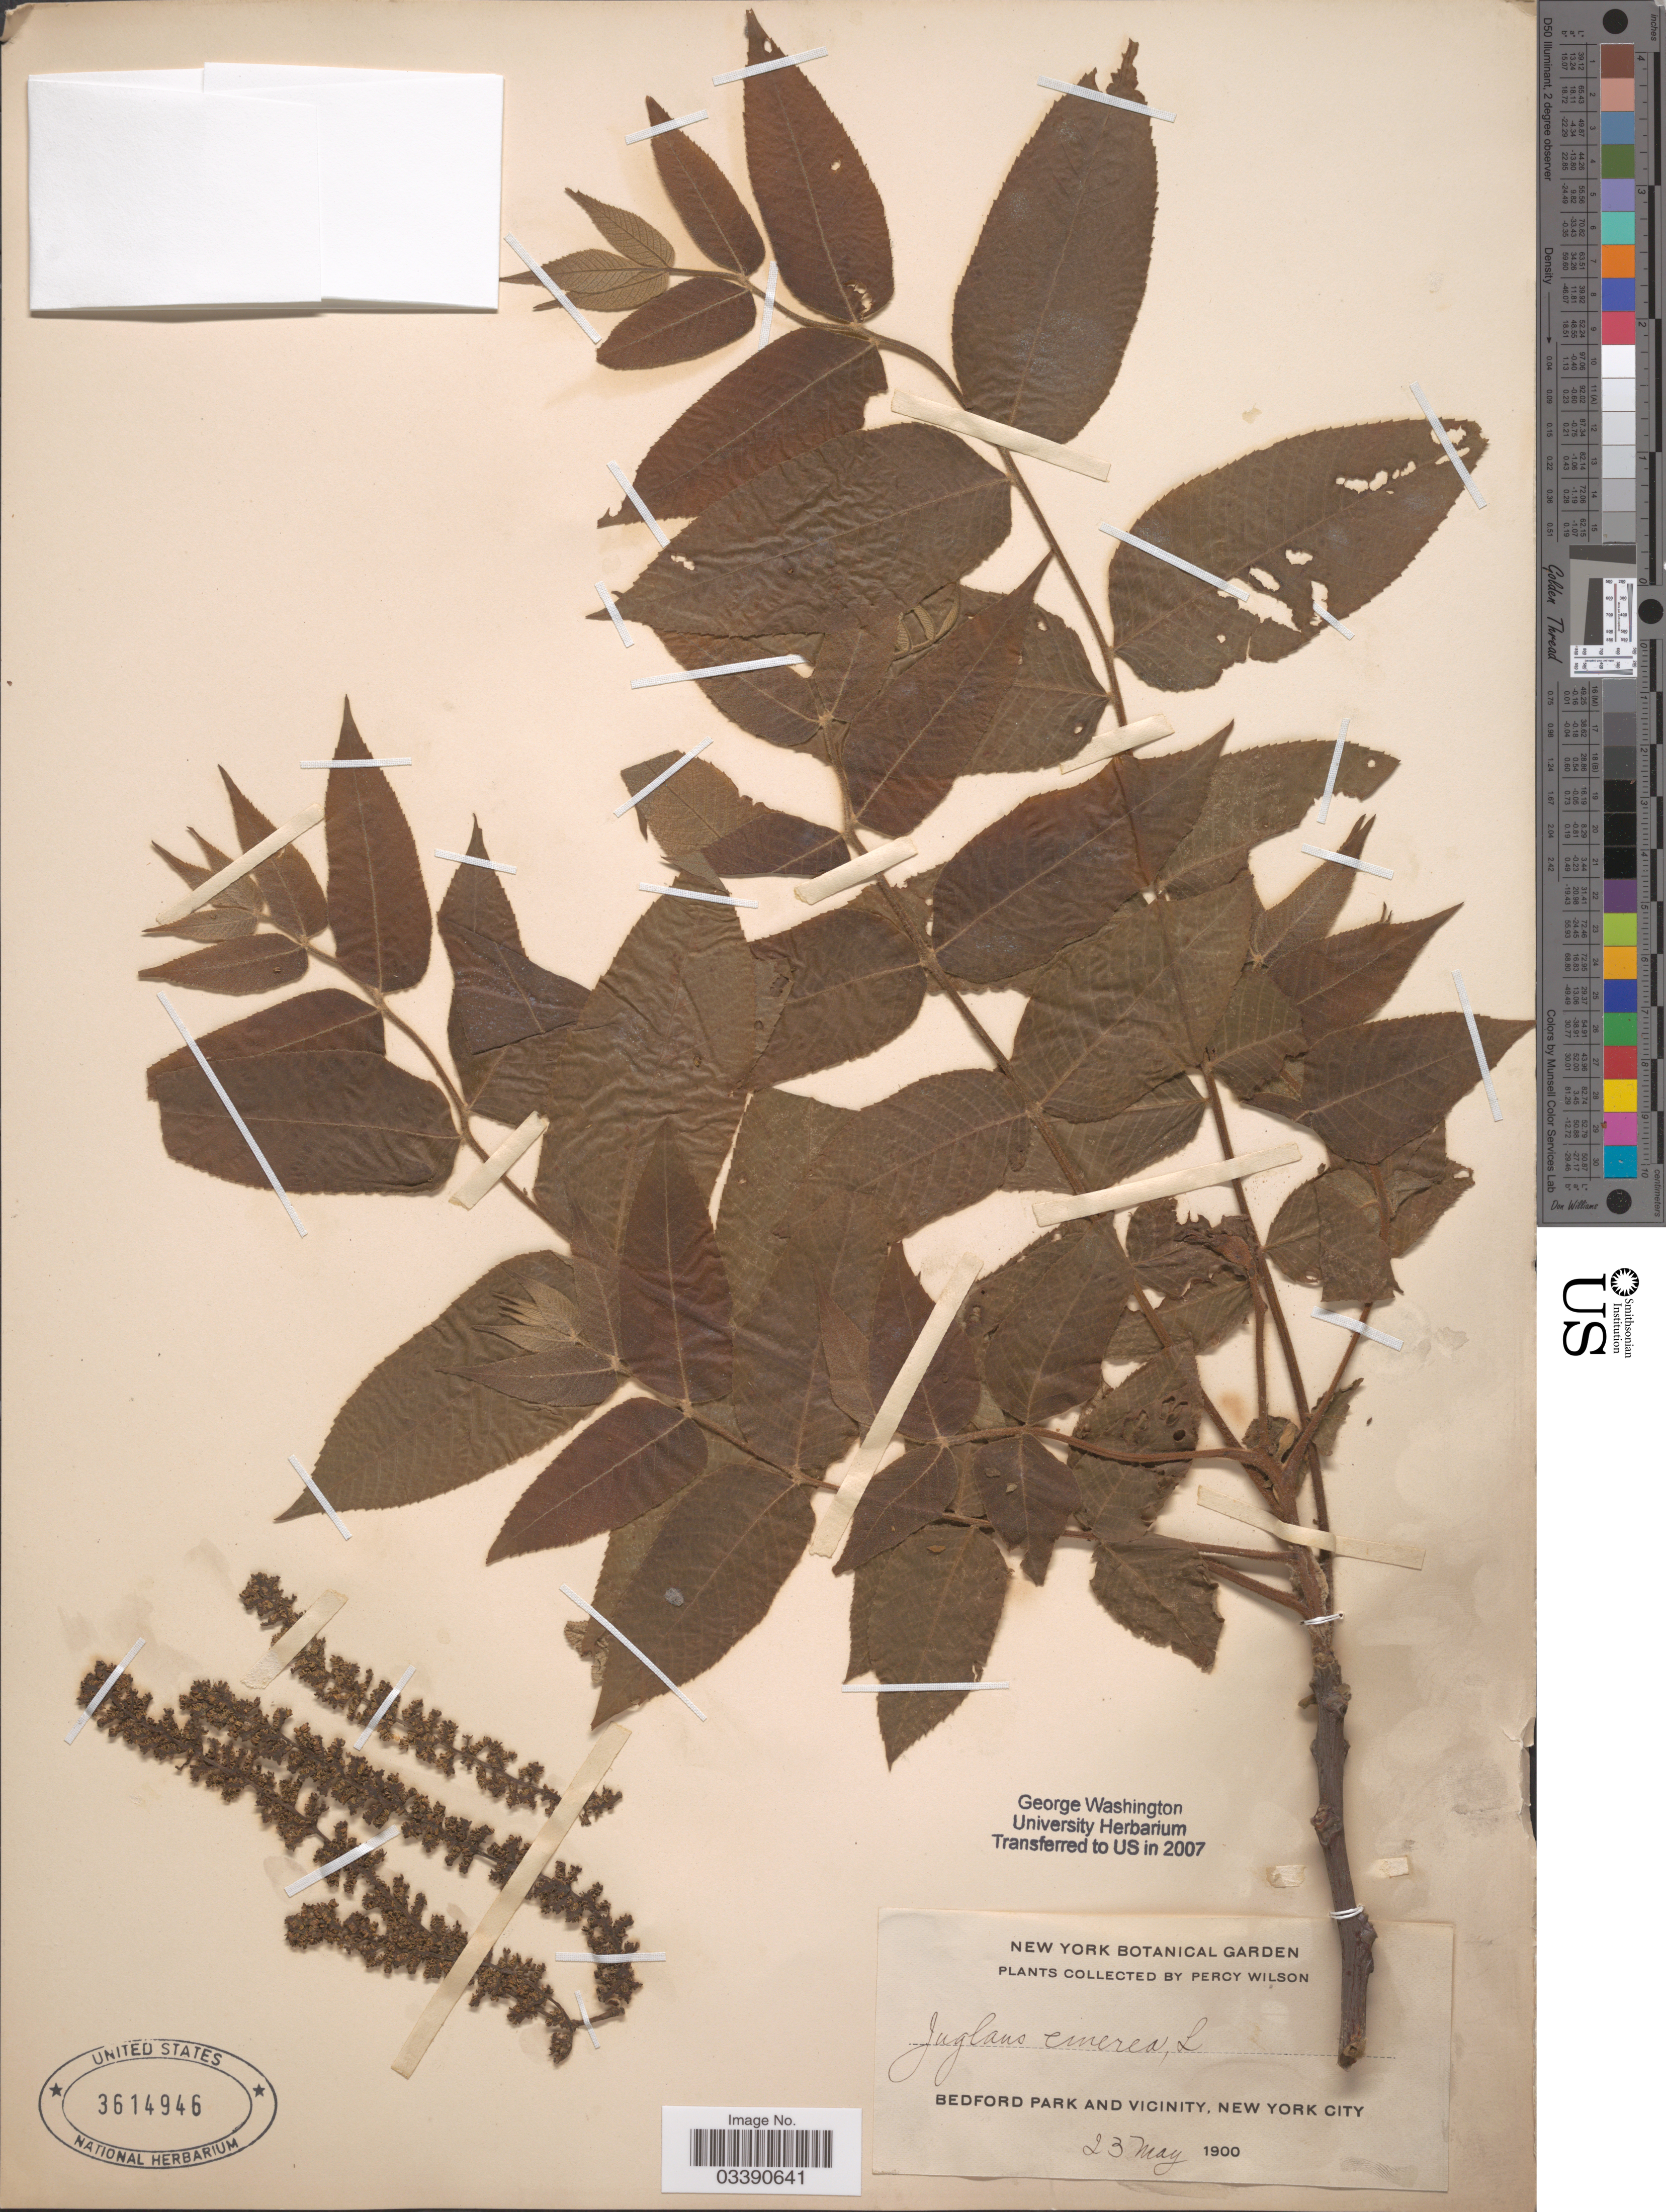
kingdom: Plantae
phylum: Tracheophyta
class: Magnoliopsida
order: Fagales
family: Juglandaceae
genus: Juglans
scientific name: Juglans cinerea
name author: L.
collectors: P. Wilson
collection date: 1900-05-23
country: United States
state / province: New York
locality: Bedford Park and Vicinity, New York City.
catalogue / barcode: US 3614946